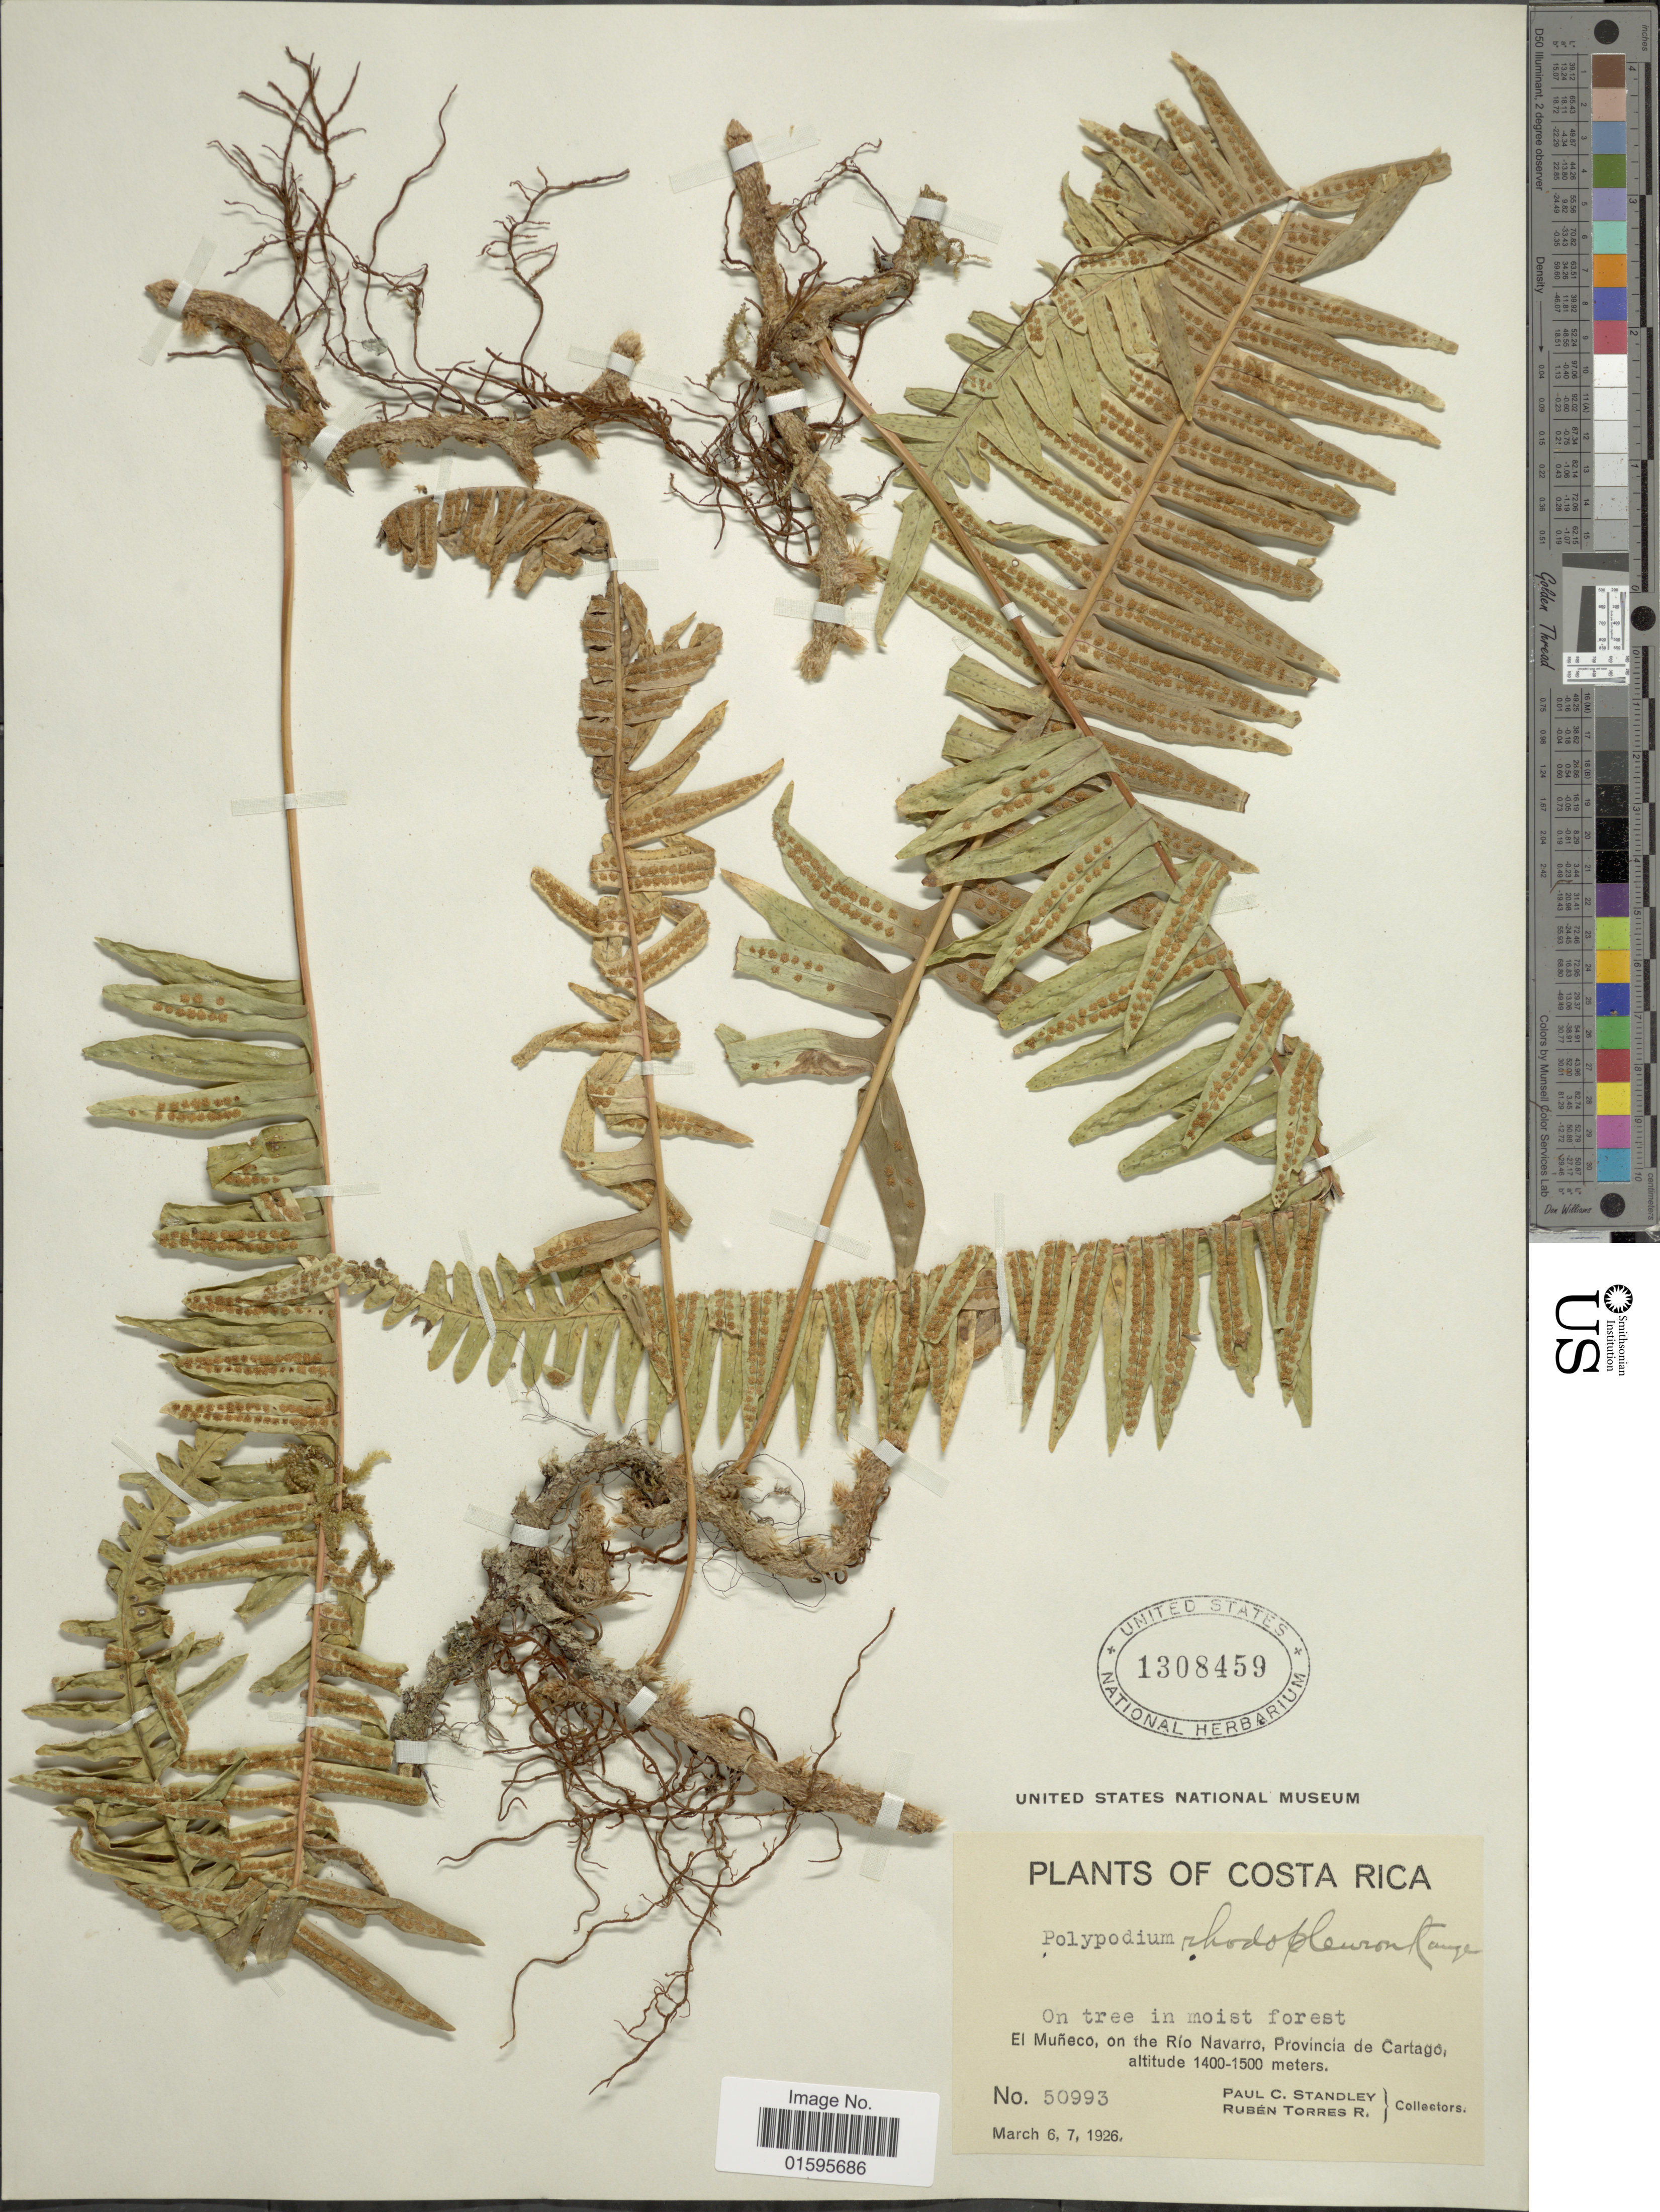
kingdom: Plantae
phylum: Tracheophyta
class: Polypodiopsida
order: Polypodiales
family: Polypodiaceae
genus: Polypodium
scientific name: Polypodium rhodopleuron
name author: Kunze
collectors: P. C. Standley & R. Torres Rojas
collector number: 50993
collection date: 1926-03-06/1926-03-07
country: Costa Rica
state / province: Cartago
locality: El Muneco, on the Rio Navarro, Provincia de Cartago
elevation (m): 1400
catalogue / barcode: US 1308459